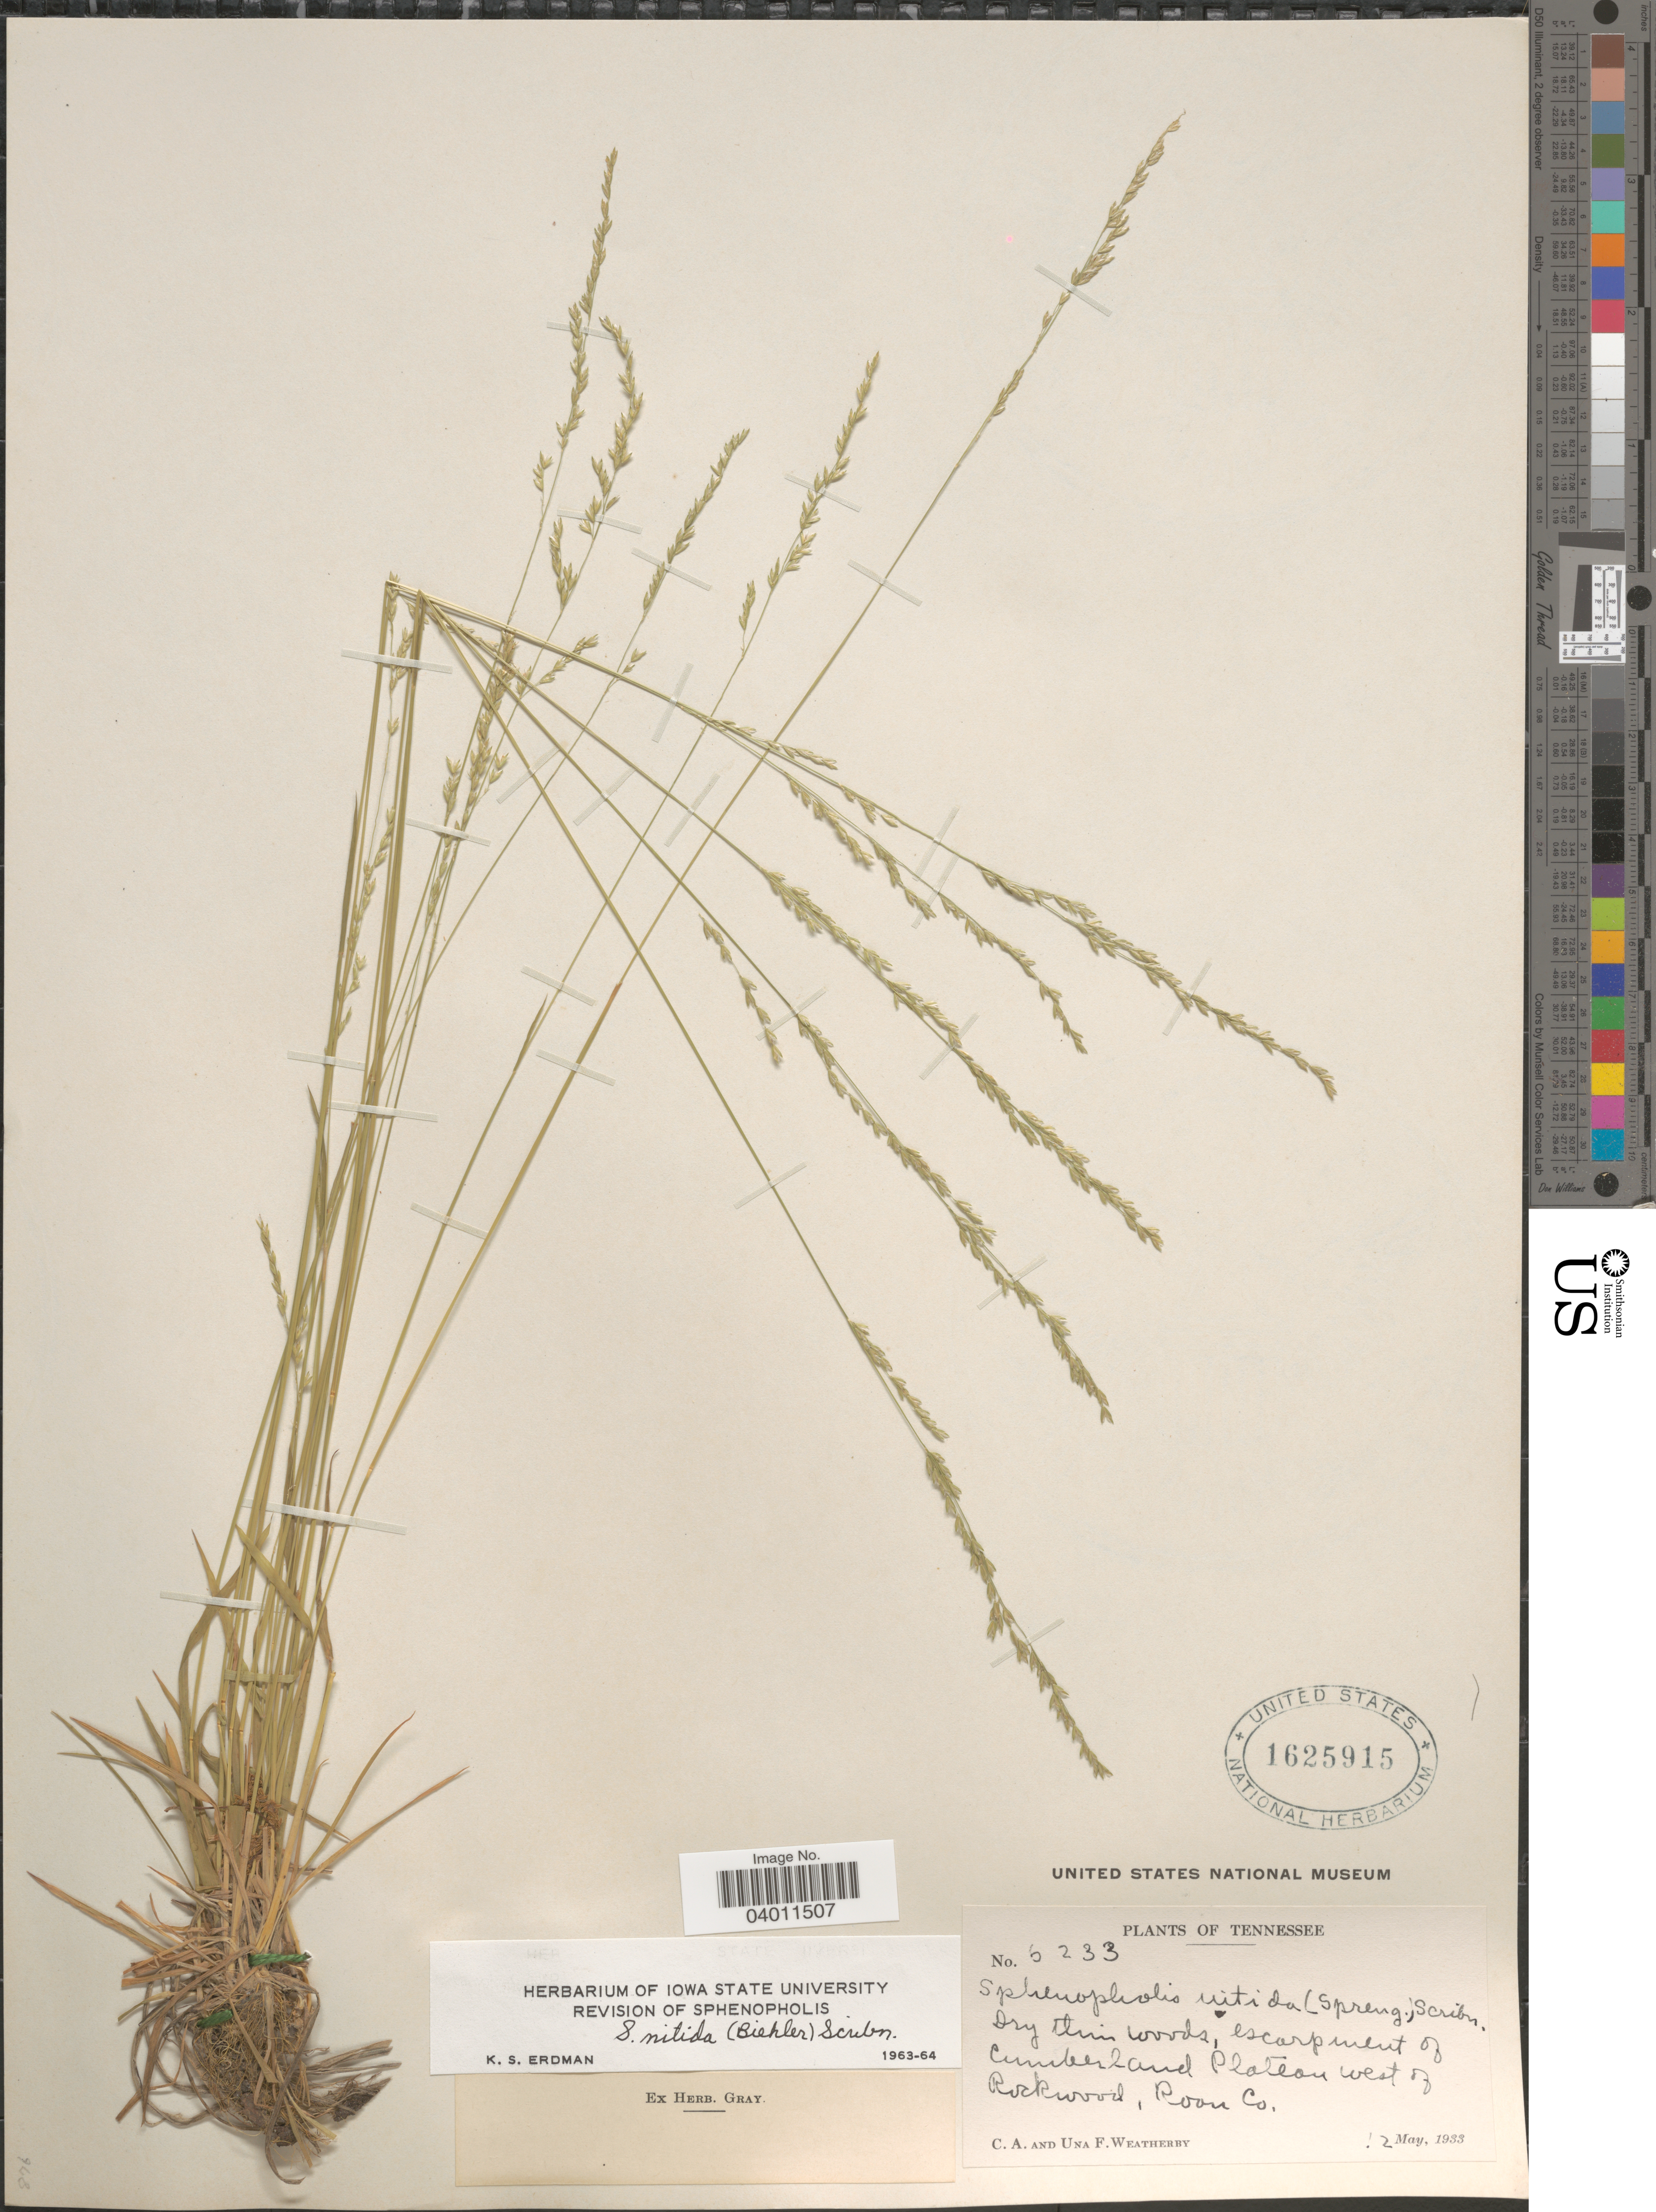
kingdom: Plantae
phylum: Tracheophyta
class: Liliopsida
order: Poales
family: Poaceae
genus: Sphenopholis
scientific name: Sphenopholis nitida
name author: (Biehler) Scribn.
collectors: C. A. Weatherby & U. Weatherby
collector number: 6233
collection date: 1933-05-12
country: United States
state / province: Tennessee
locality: Escarpment of Cumberland Plateau west of Rockwood, Roan Co.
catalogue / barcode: US 1625915